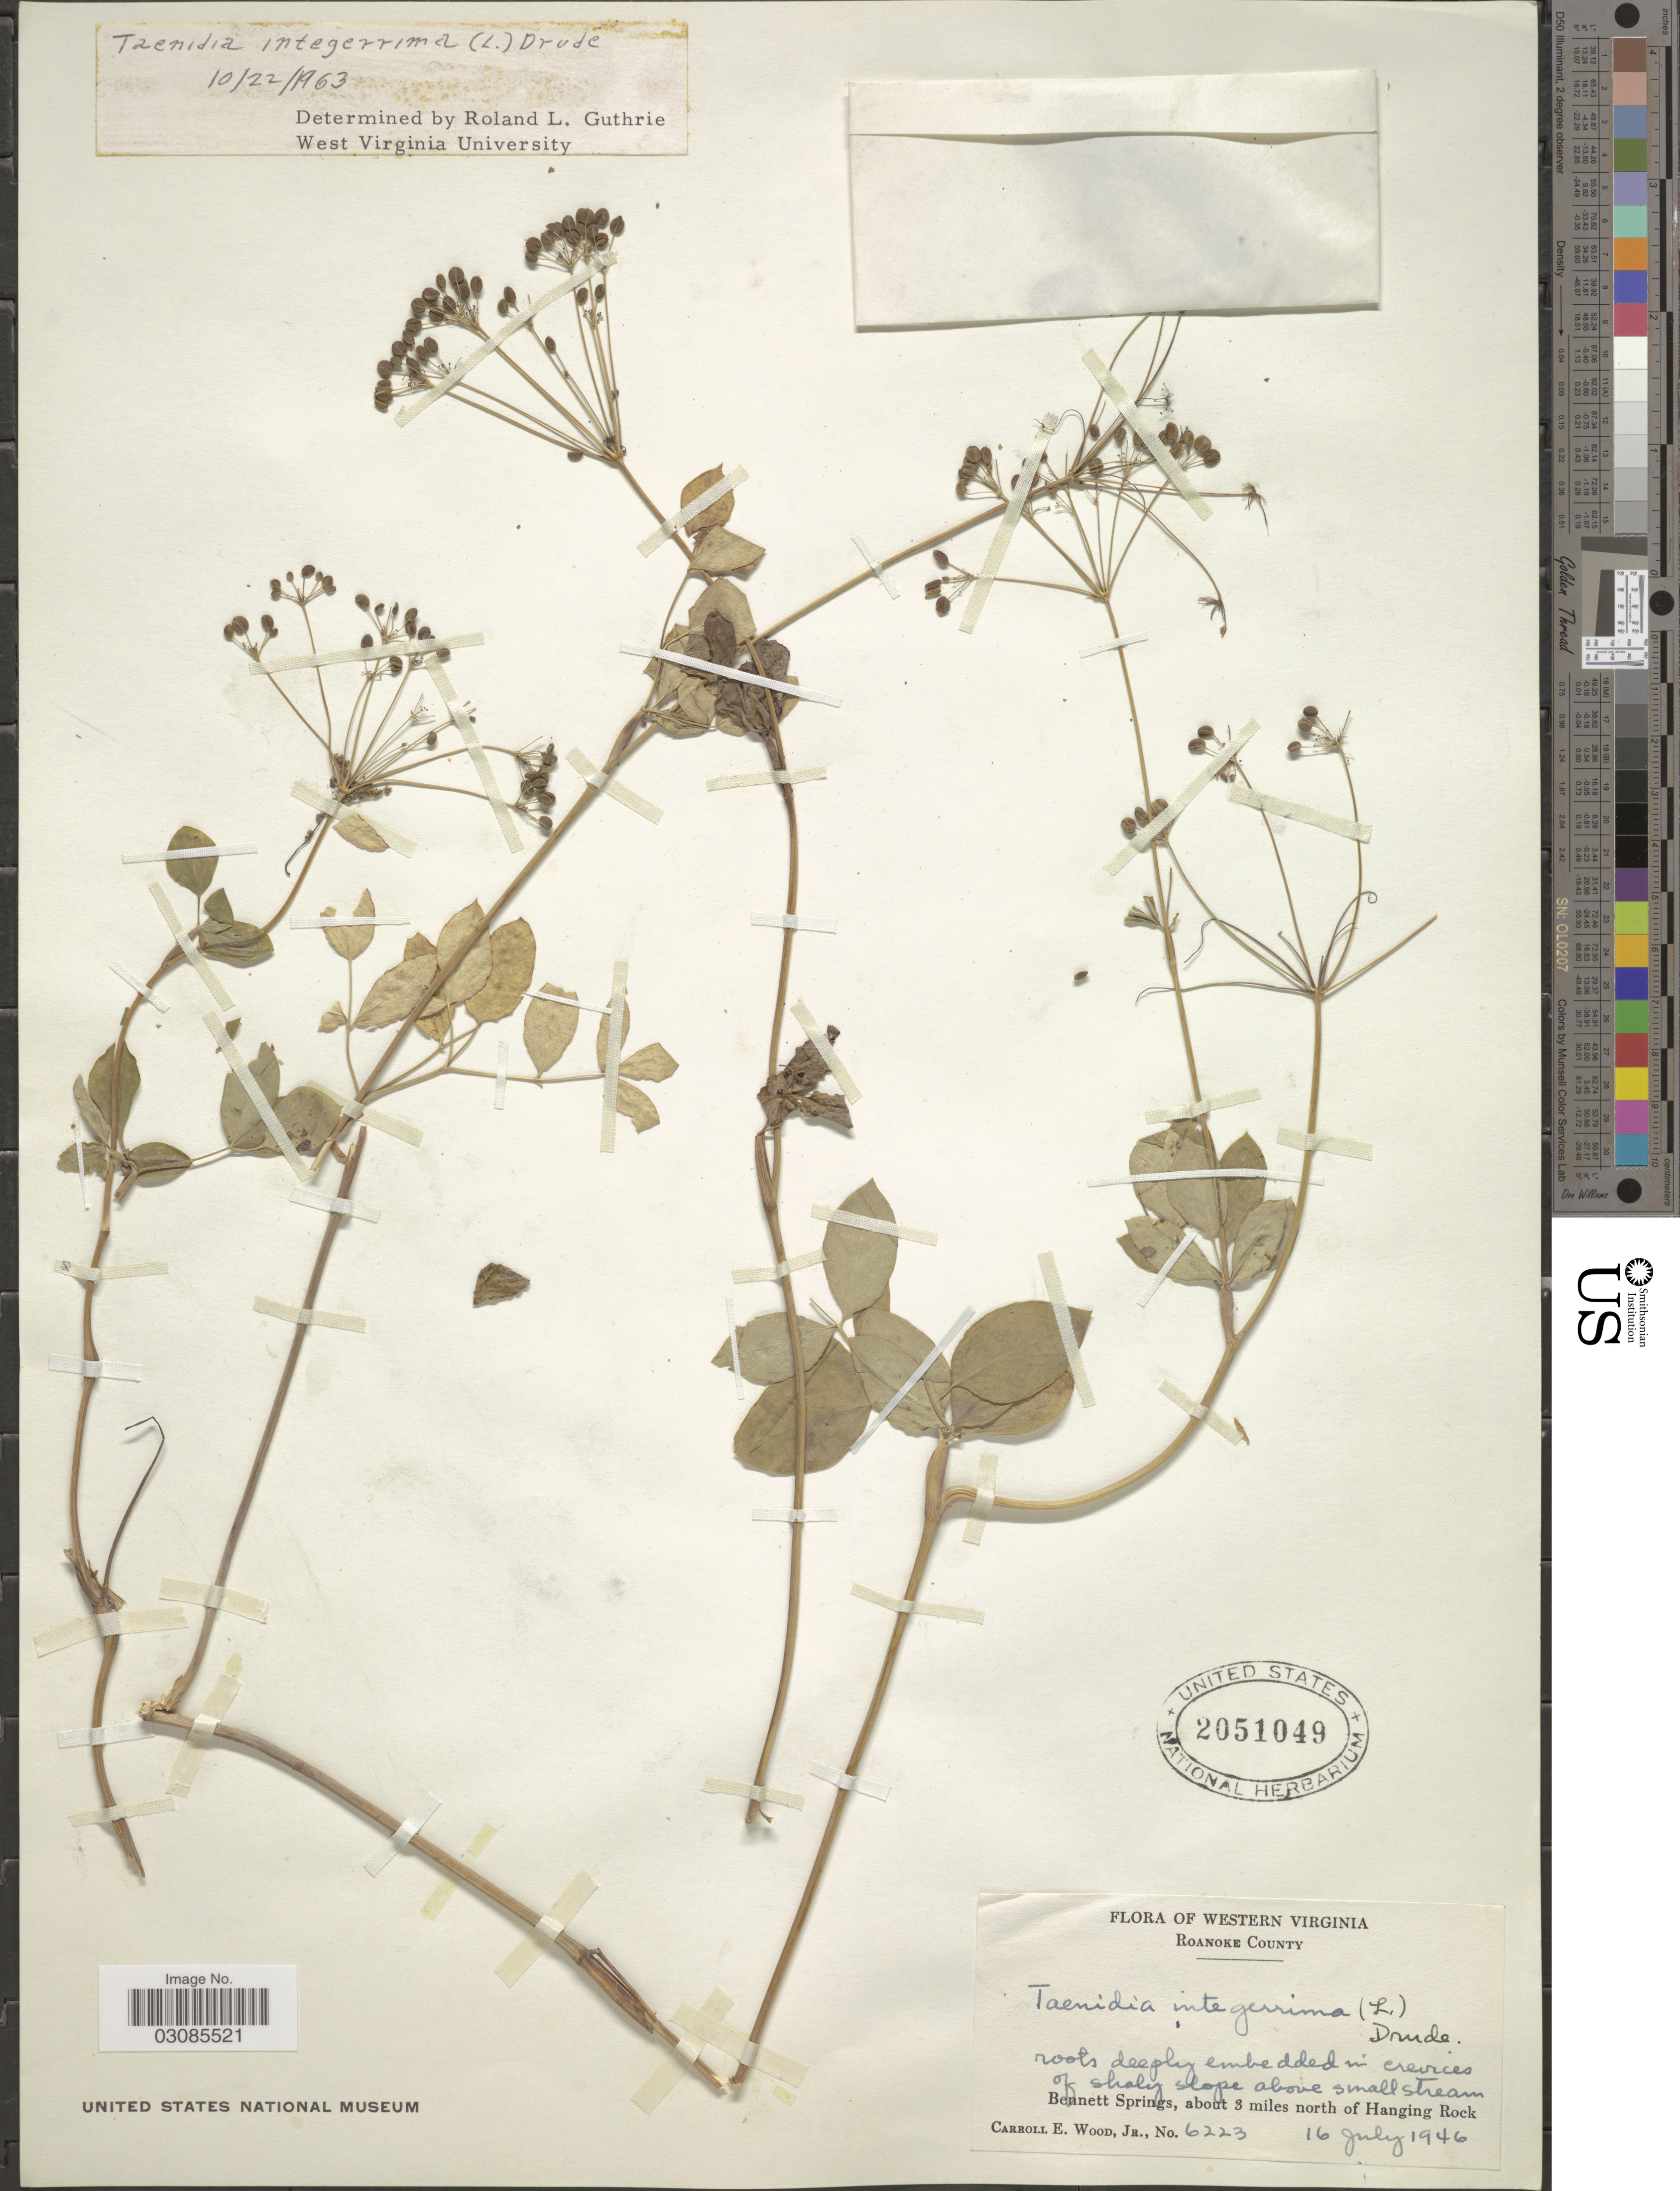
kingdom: Plantae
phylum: Tracheophyta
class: Magnoliopsida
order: Apiales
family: Apiaceae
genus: Taenidia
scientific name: Taenidia integerrima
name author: (L.) Drude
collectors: C. Wood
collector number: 6223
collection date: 1946-07-16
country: United States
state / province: Virginia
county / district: Roanoke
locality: Western Virginia. Roanoke County. Bennett Springs, about 3 miles north of Hanging Rock.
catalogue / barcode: US 2051049